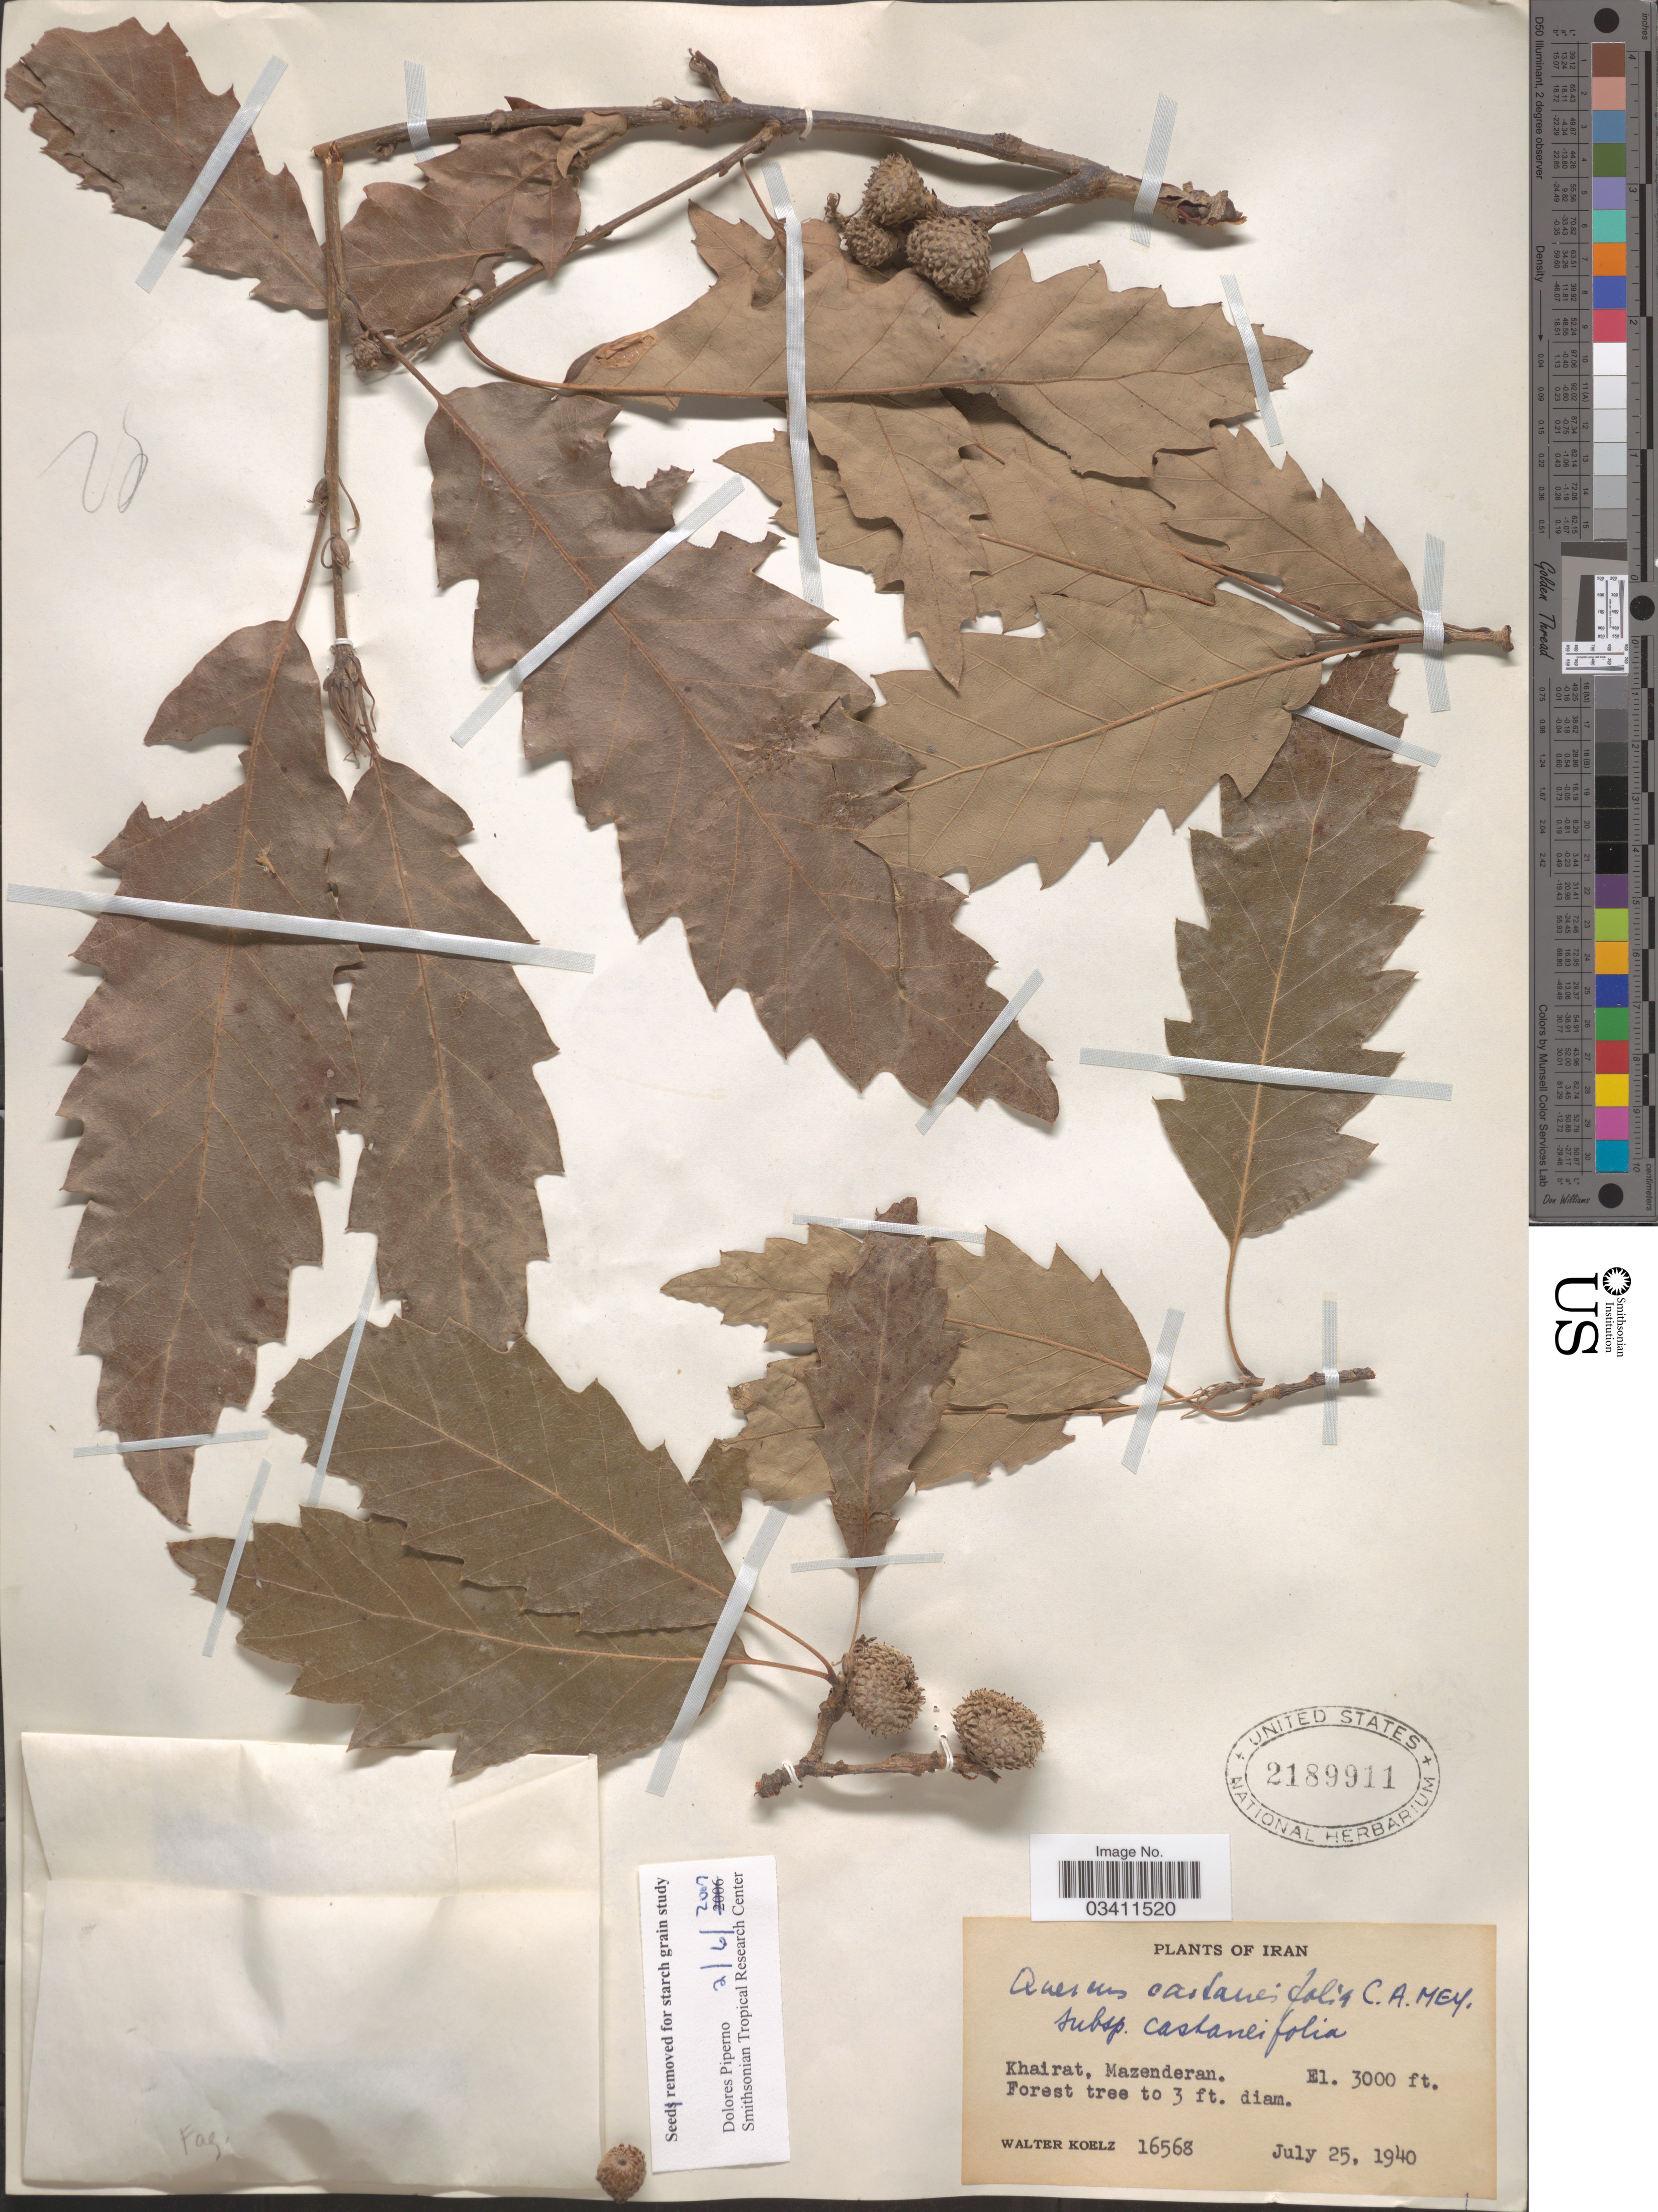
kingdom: Plantae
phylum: Tracheophyta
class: Magnoliopsida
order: Fagales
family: Fagaceae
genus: Quercus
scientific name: Quercus castaneifolia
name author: C.A. Mey.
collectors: W. N. Koelz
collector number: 16568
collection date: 1940-07-25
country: Iran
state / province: Mazandaran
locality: Khairat, Mazenderan.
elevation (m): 914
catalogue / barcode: US 2189911